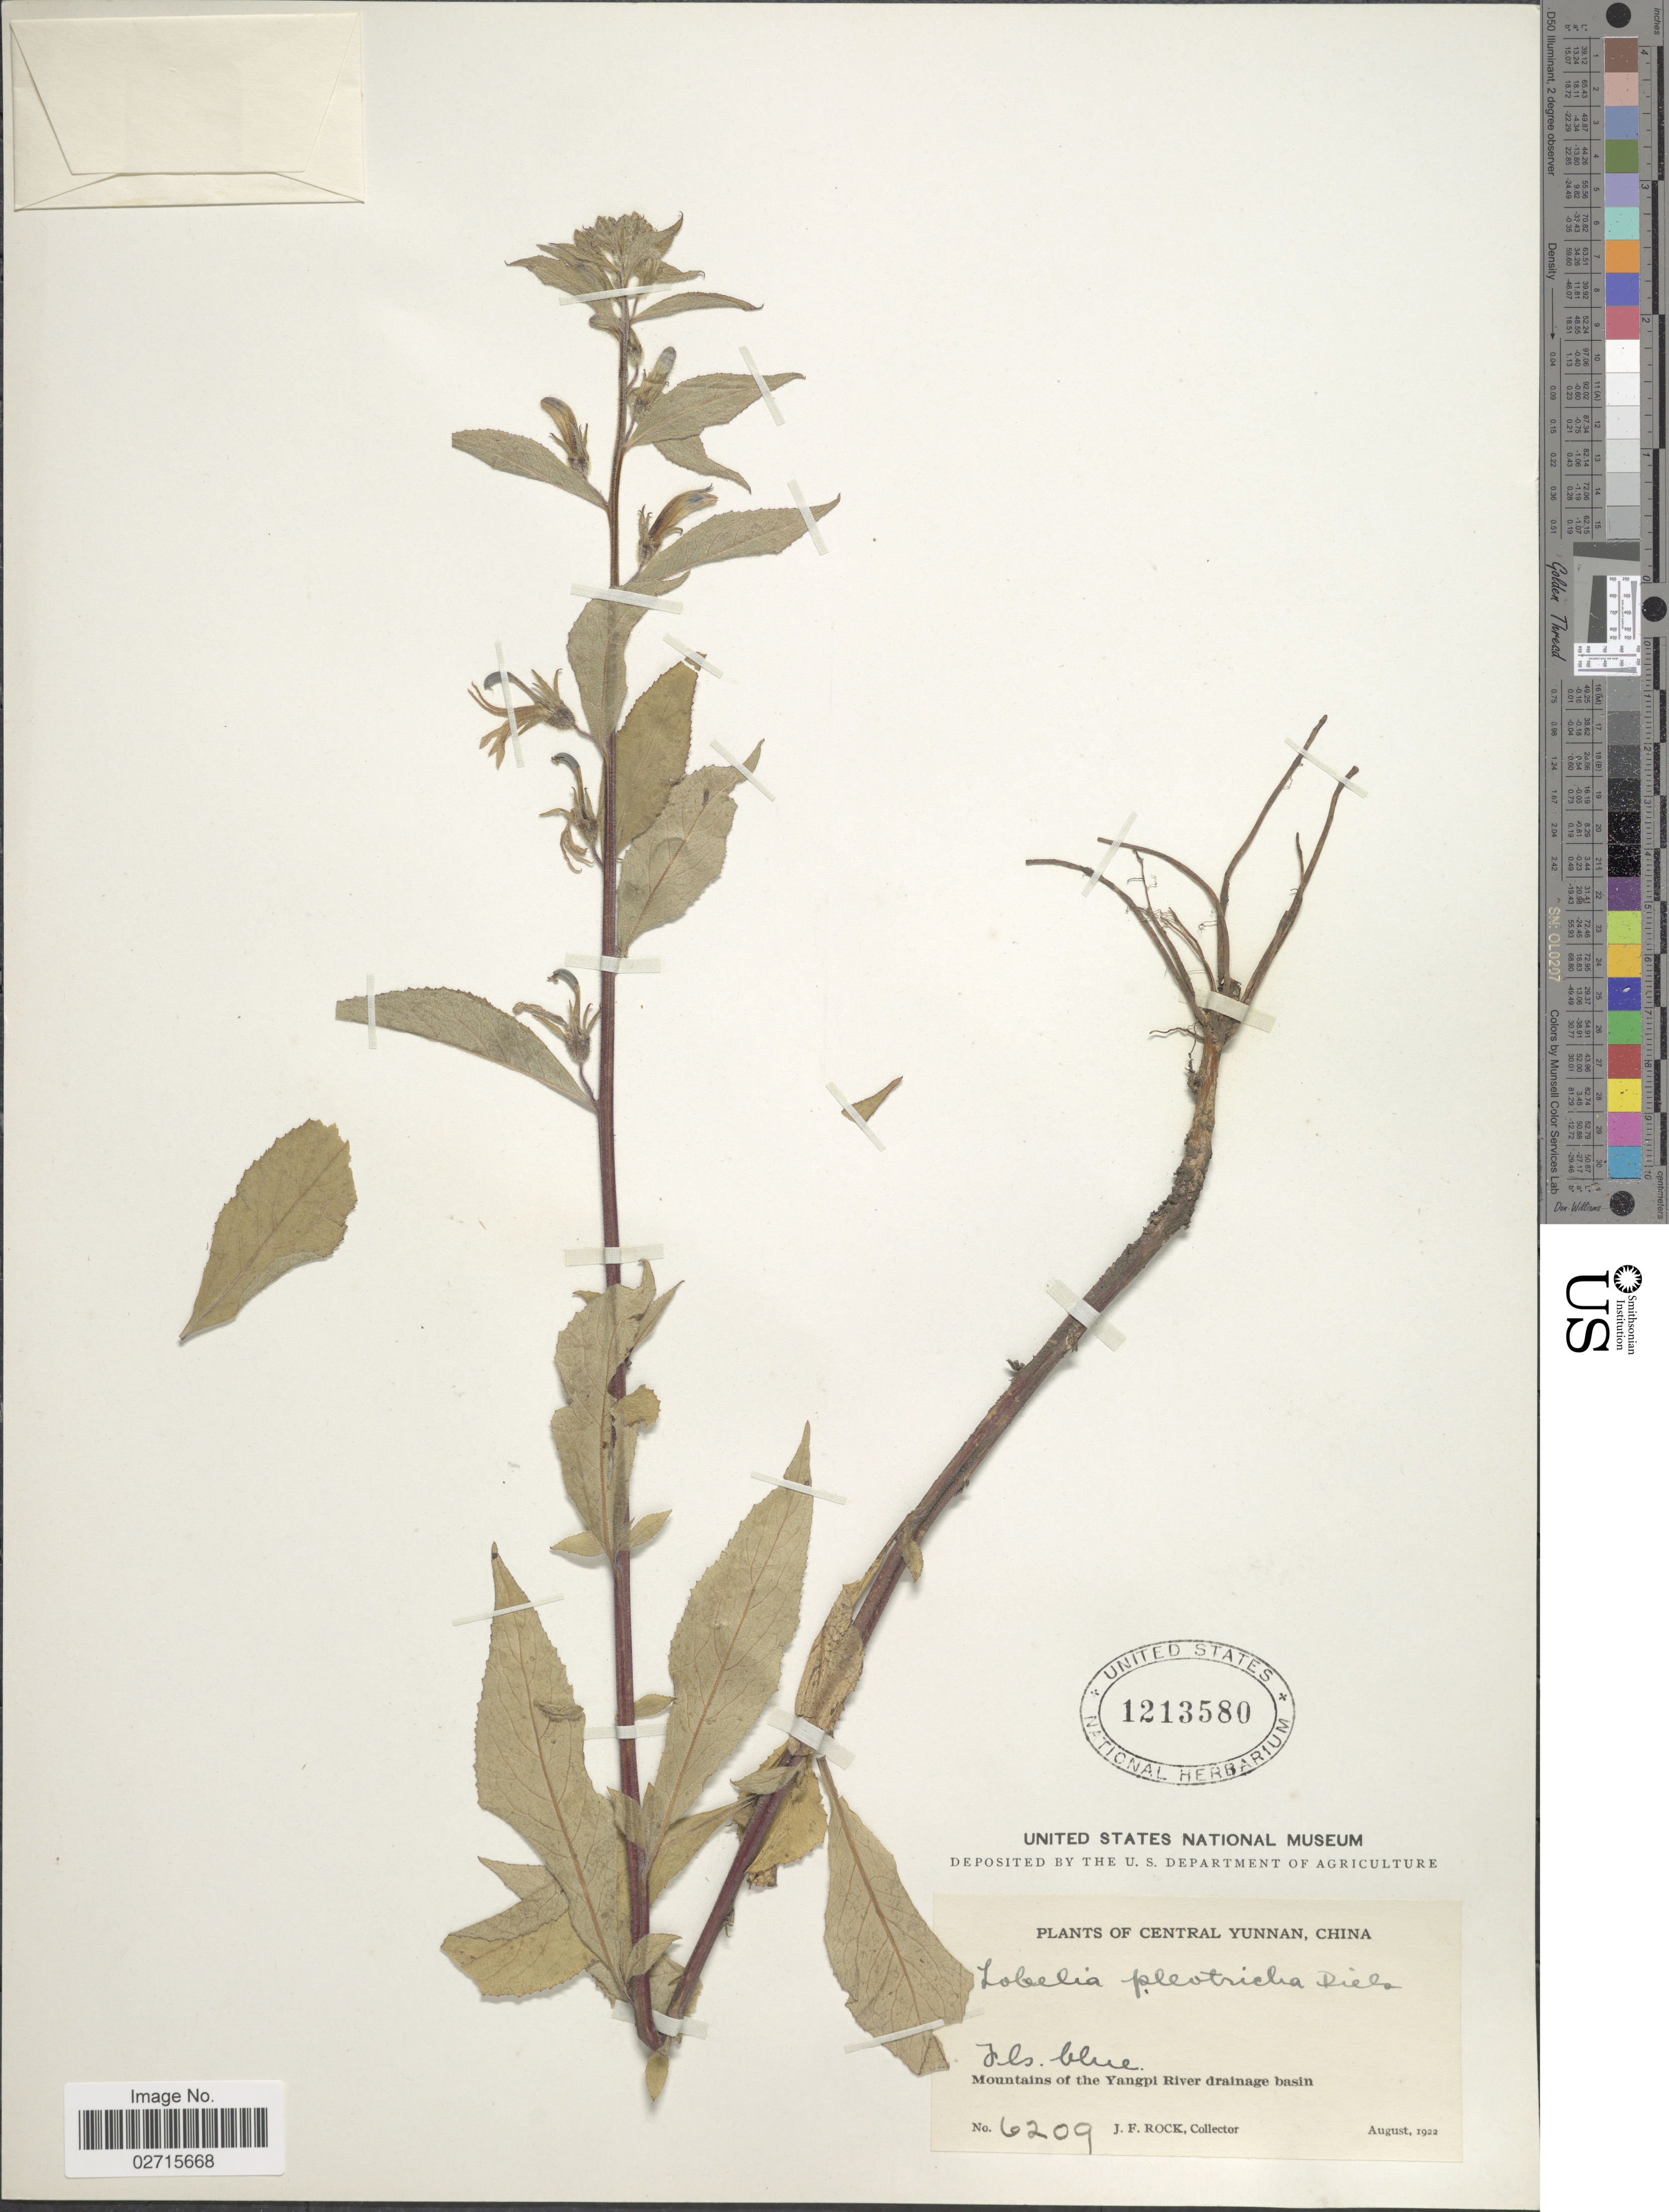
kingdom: Plantae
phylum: Tracheophyta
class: Magnoliopsida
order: Asterales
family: Campanulaceae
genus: Lobelia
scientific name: Lobelia davidii var. pleotricha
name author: (Diels) E. Wimm.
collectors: J. F. Rock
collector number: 6209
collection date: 1922-08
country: China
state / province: Yunnan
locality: Central Yunnan. Mountains of the Yangpi River drainage basin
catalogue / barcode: US 1213580